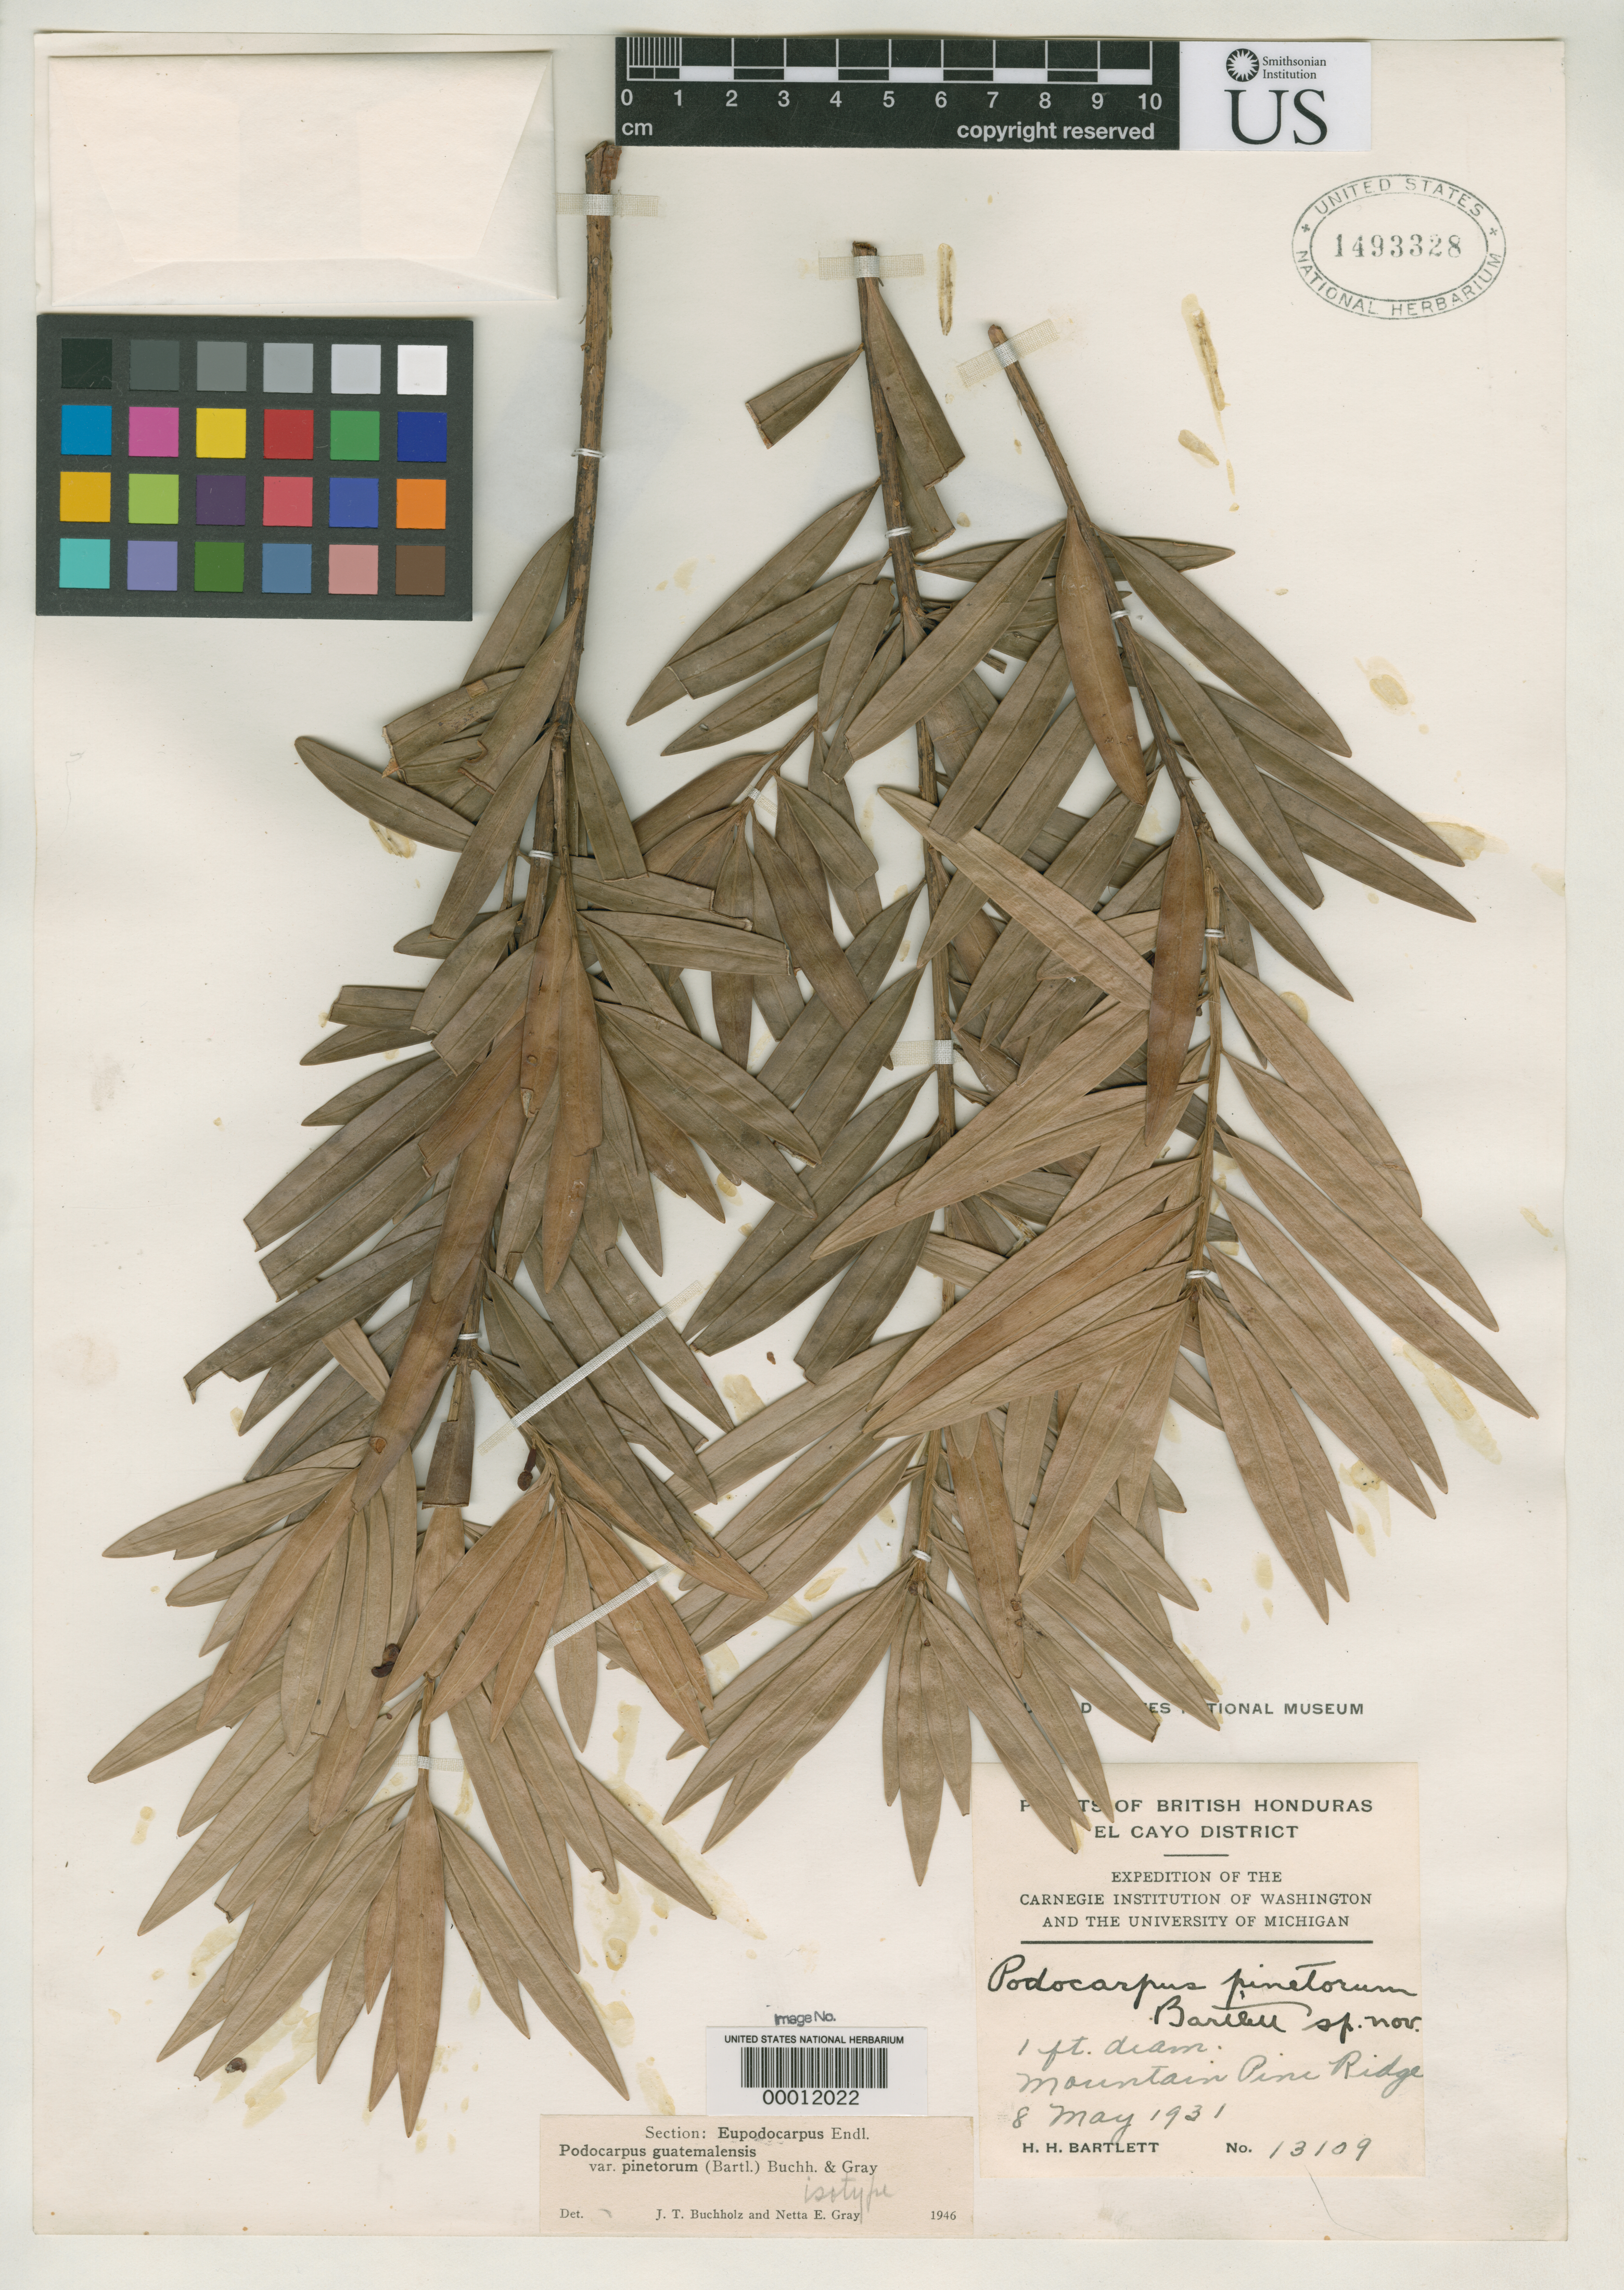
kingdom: Plantae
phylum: Tracheophyta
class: Pinopsida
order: Pinales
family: Podocarpaceae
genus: Podocarpus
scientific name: Podocarpus pinetorum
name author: Bartlett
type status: Isotype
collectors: H. H. Bartlett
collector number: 13109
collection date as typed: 08 May 1931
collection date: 1931-05-08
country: Belize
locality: Mountain Pine Ridge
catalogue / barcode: US 1493328